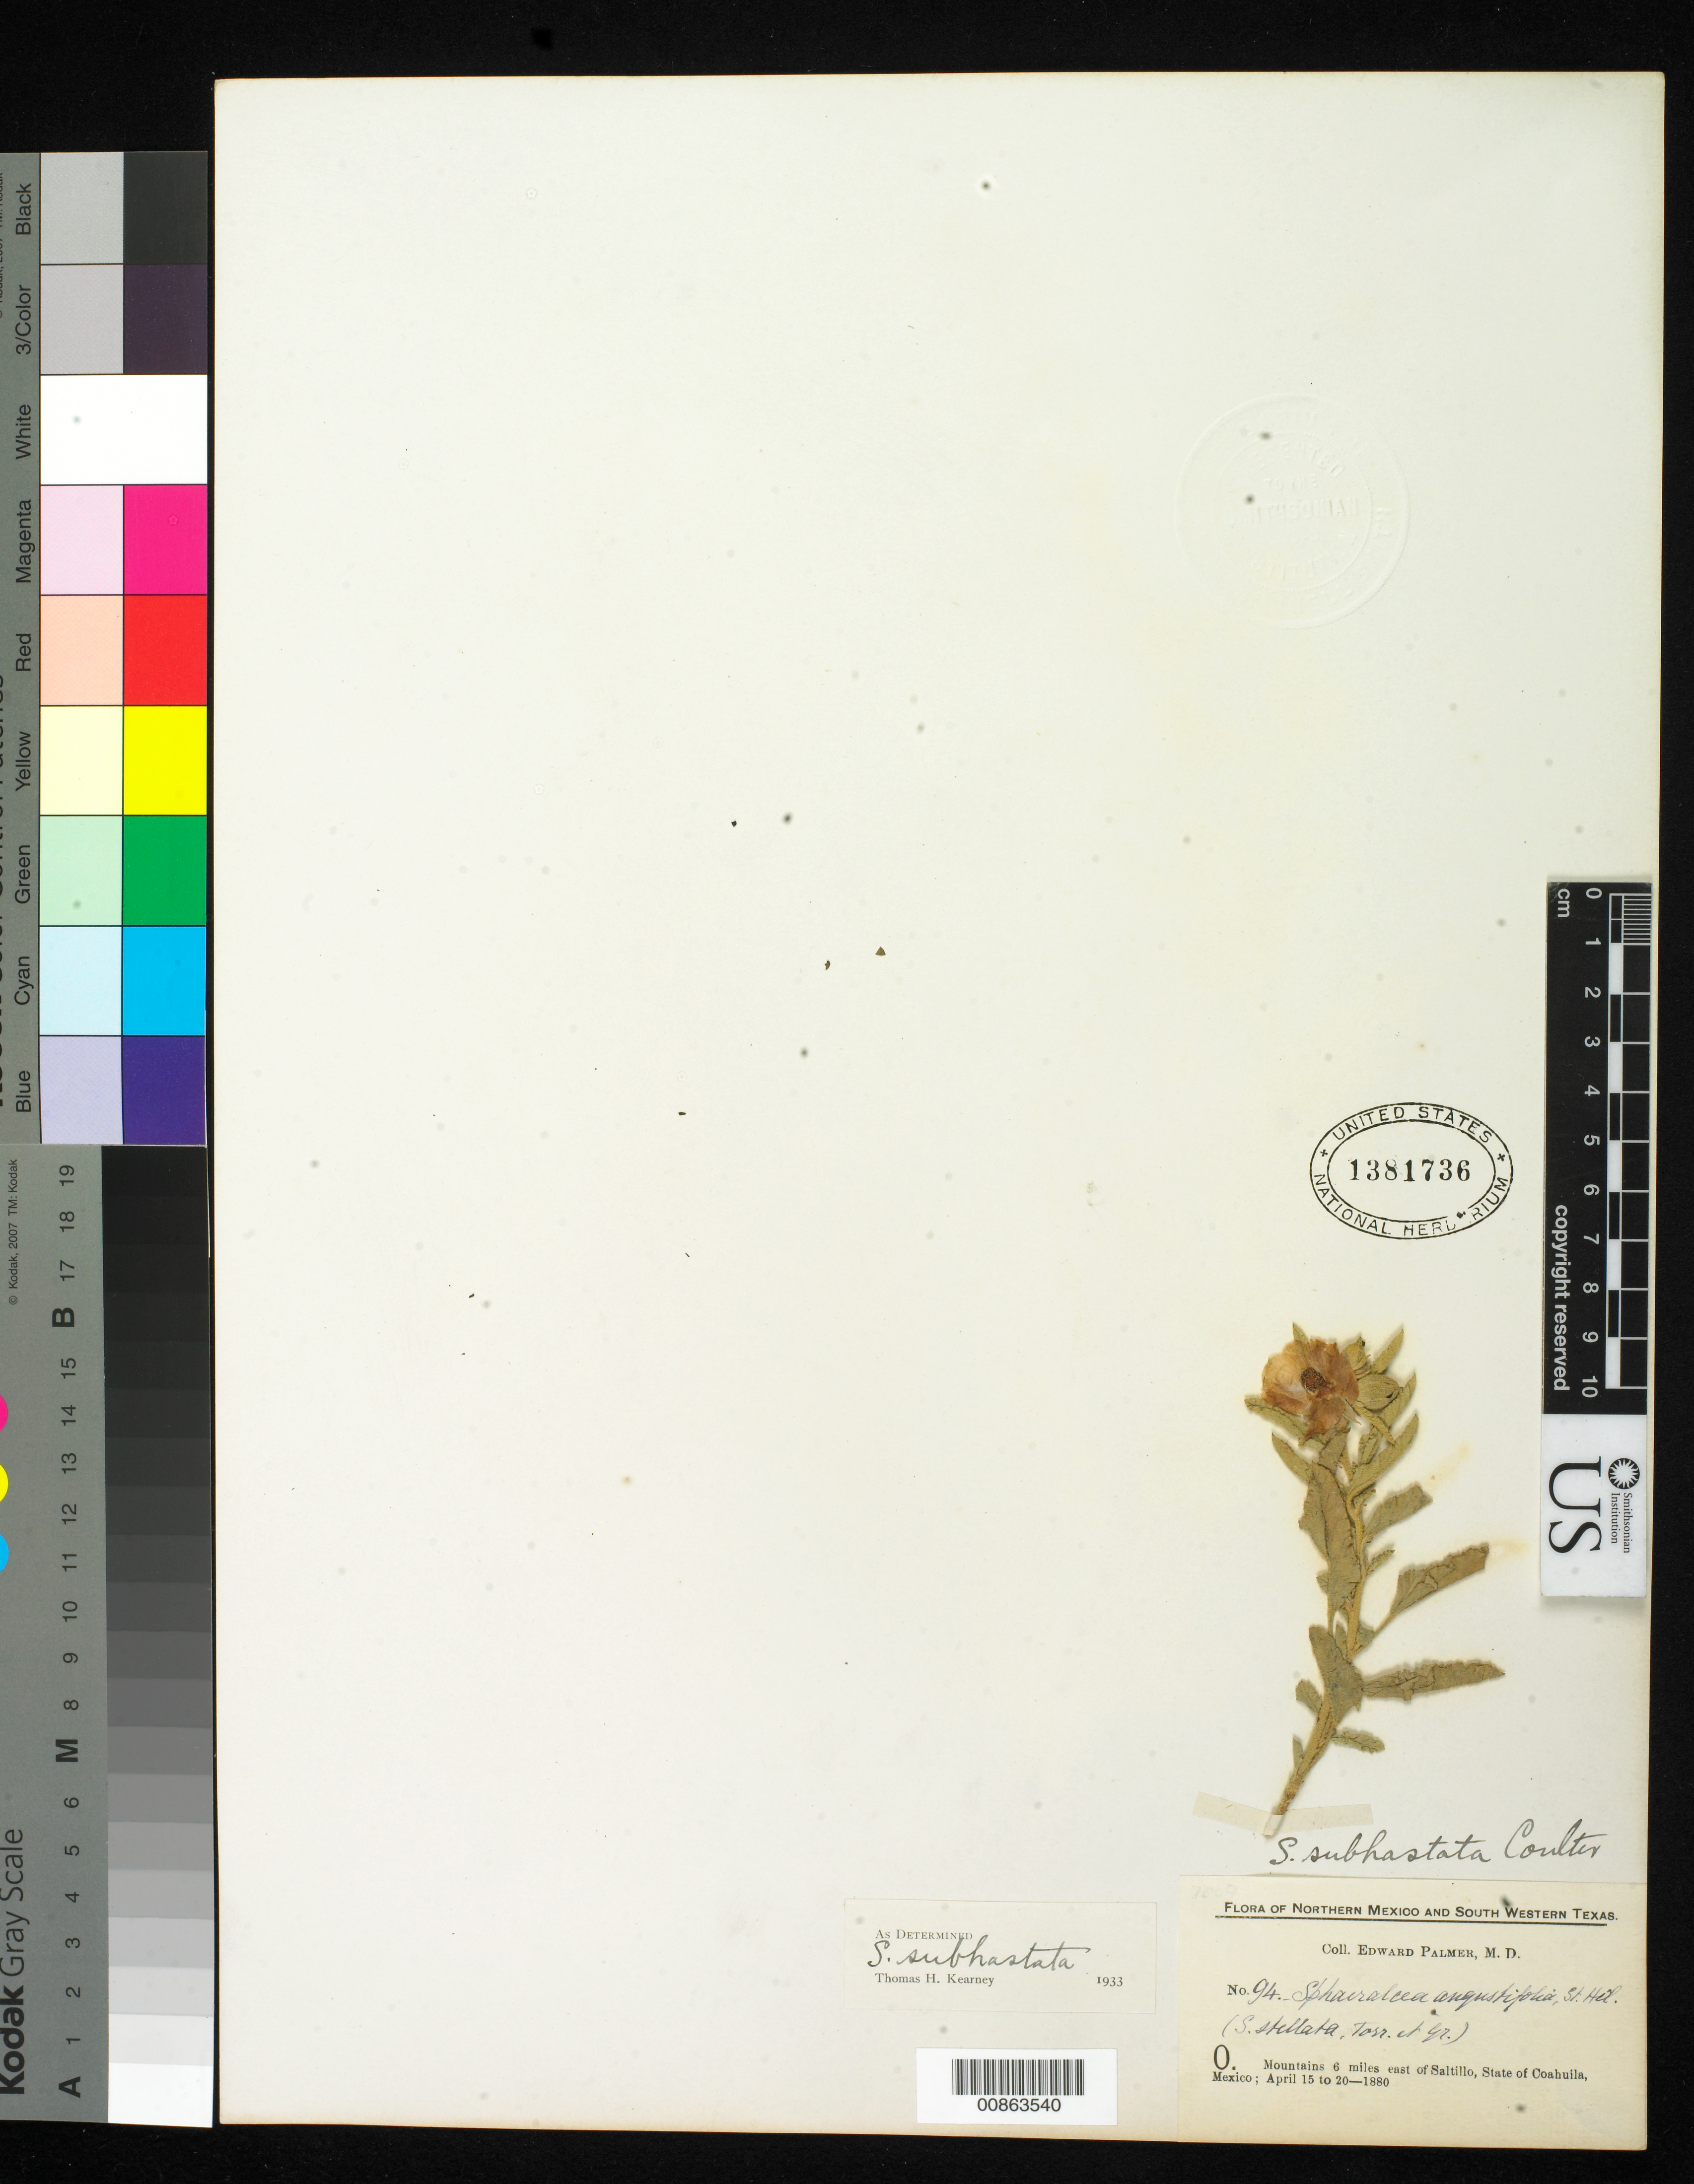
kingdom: Plantae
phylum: Tracheophyta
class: Magnoliopsida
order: Malvales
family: Malvaceae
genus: Sphaeralcea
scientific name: Sphaeralcea subhastata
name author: J.M. Coult.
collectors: E. Palmer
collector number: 94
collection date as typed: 15 Apr 1880 to 20 Apr 1880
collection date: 1880-04-15/1880-04-20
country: Mexico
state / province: Coahuila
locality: O. Mountains 6 miles east of Saltillo, Coahuila.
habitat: Mountains.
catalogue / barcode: US 1381736